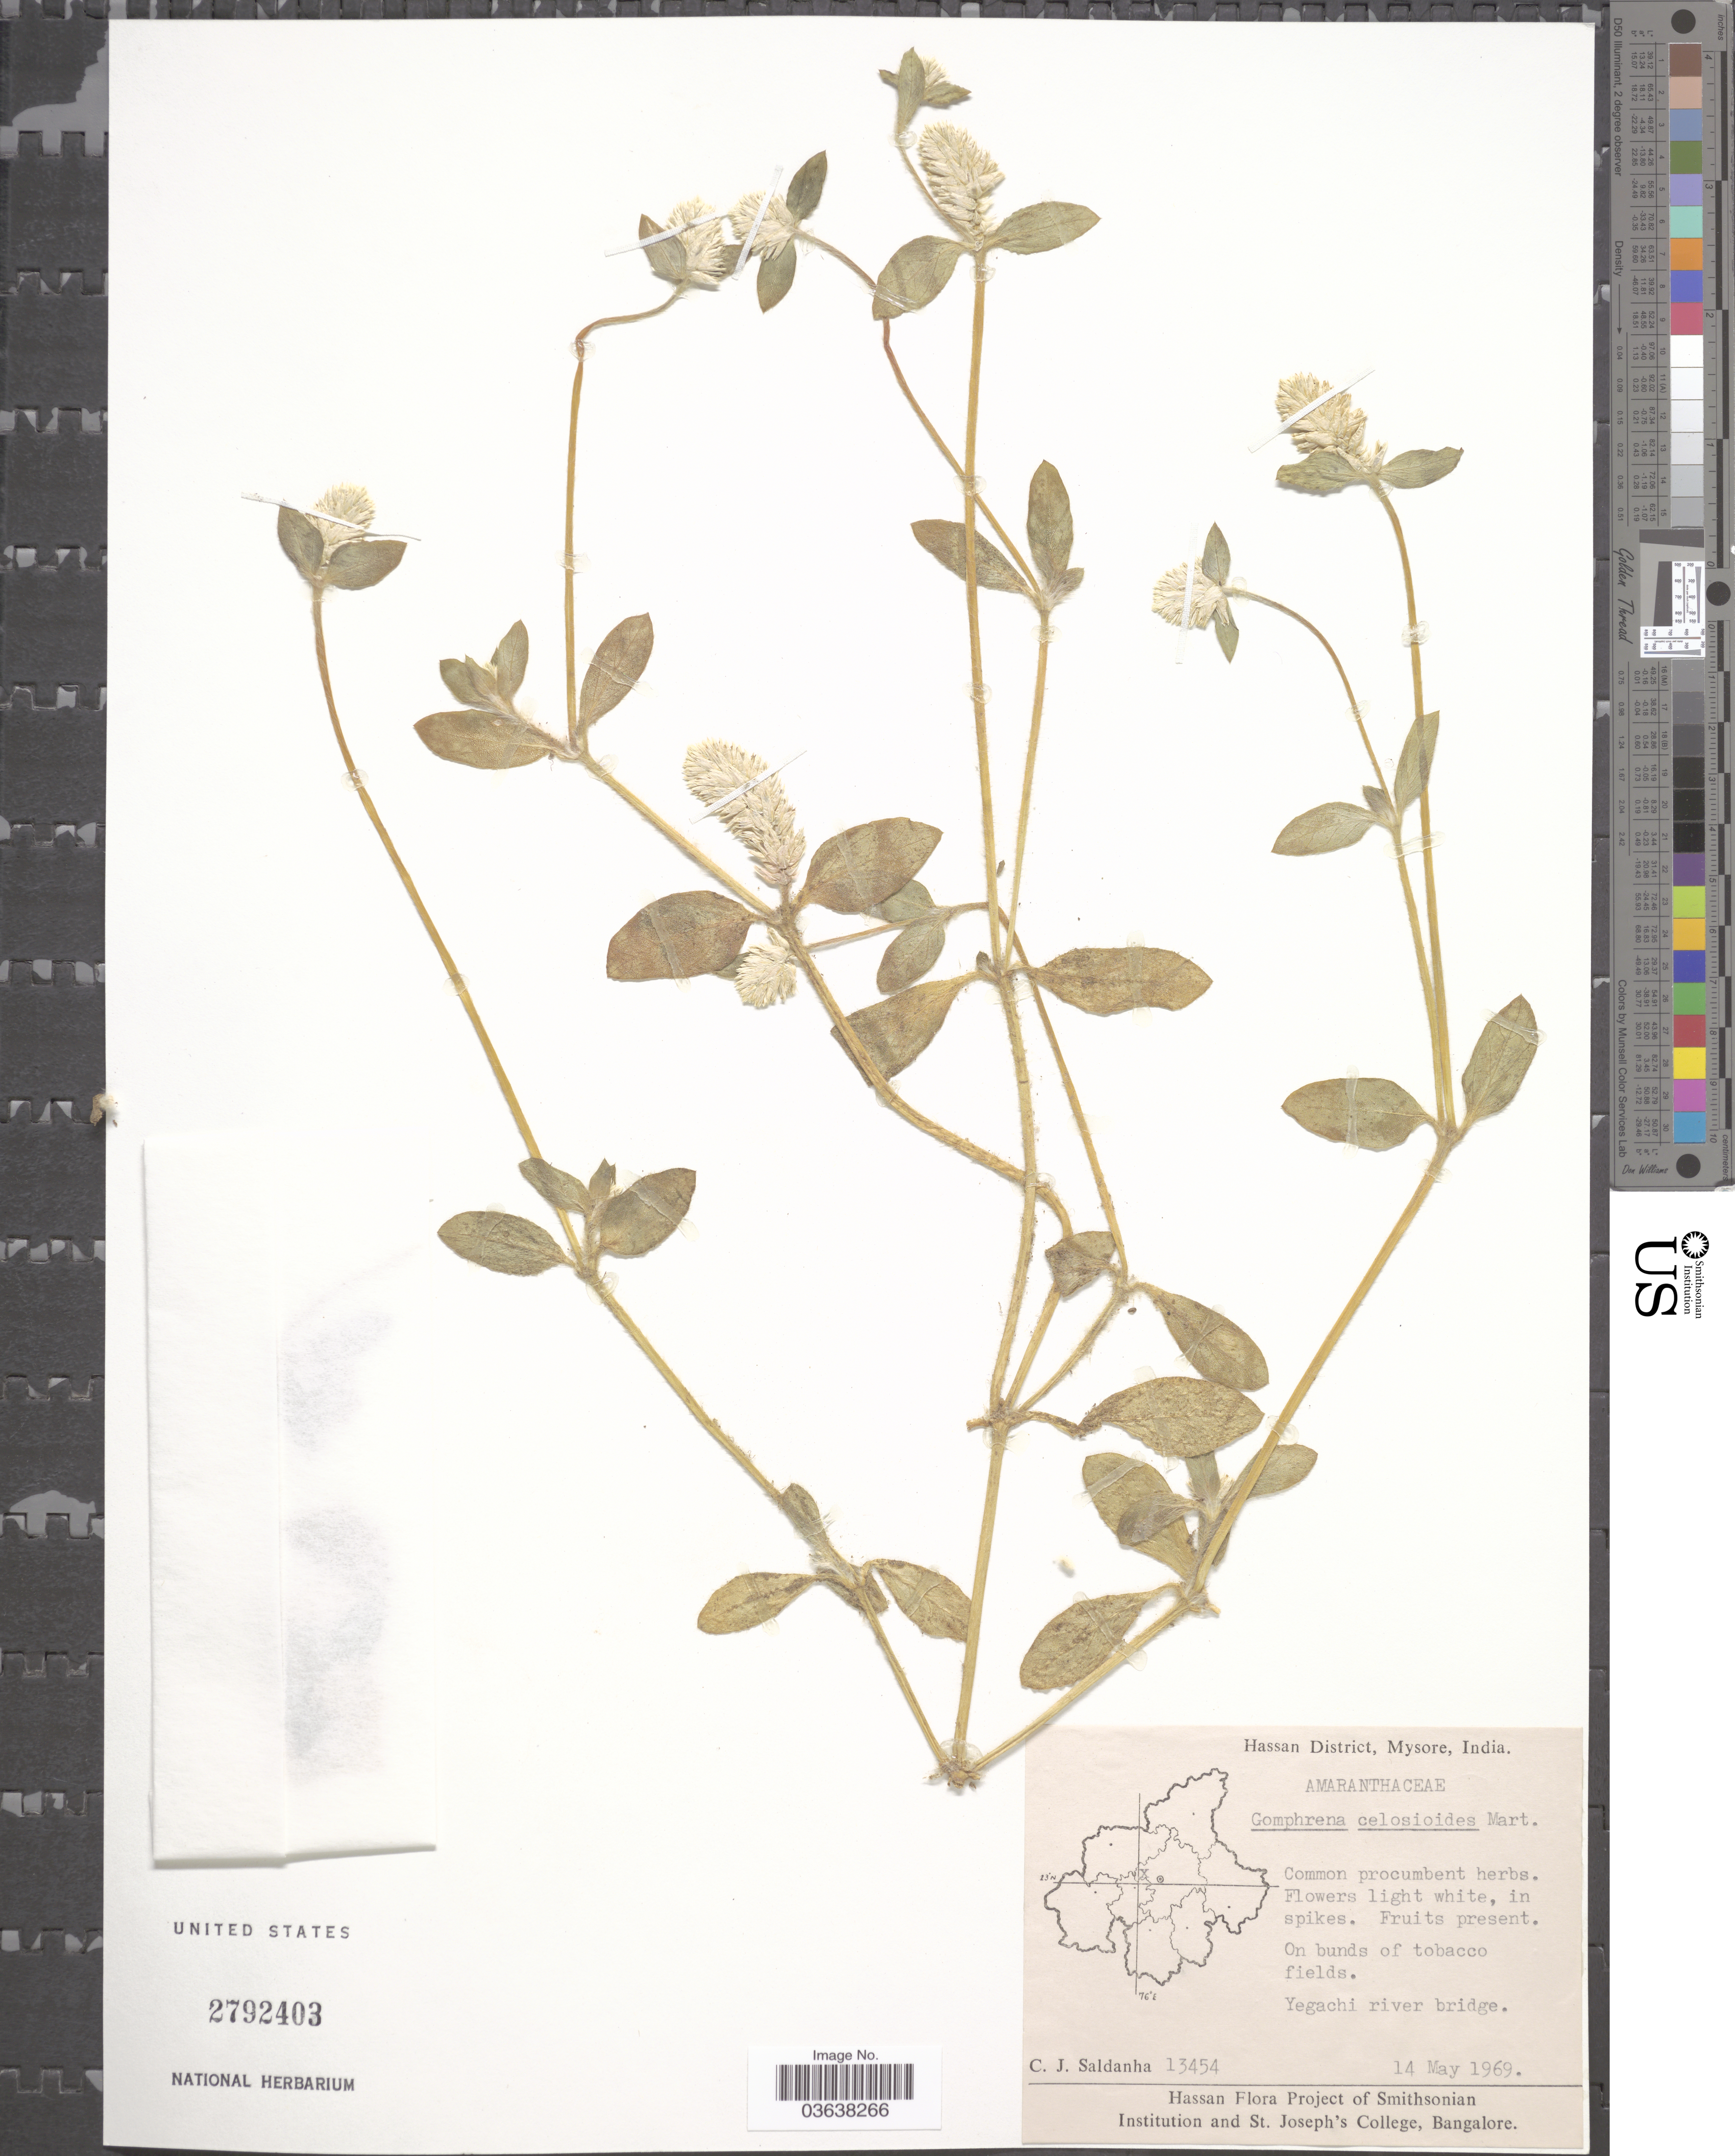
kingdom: Plantae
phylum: Tracheophyta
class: Magnoliopsida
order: Caryophyllales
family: Amaranthaceae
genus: Gomphrena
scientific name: Gomphrena celosioides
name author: Mart.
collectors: C. J. Saldanha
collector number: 13454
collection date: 1969-05-14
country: India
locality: Hassan District, Mysore. Yegachi river bridge.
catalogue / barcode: US 2792403